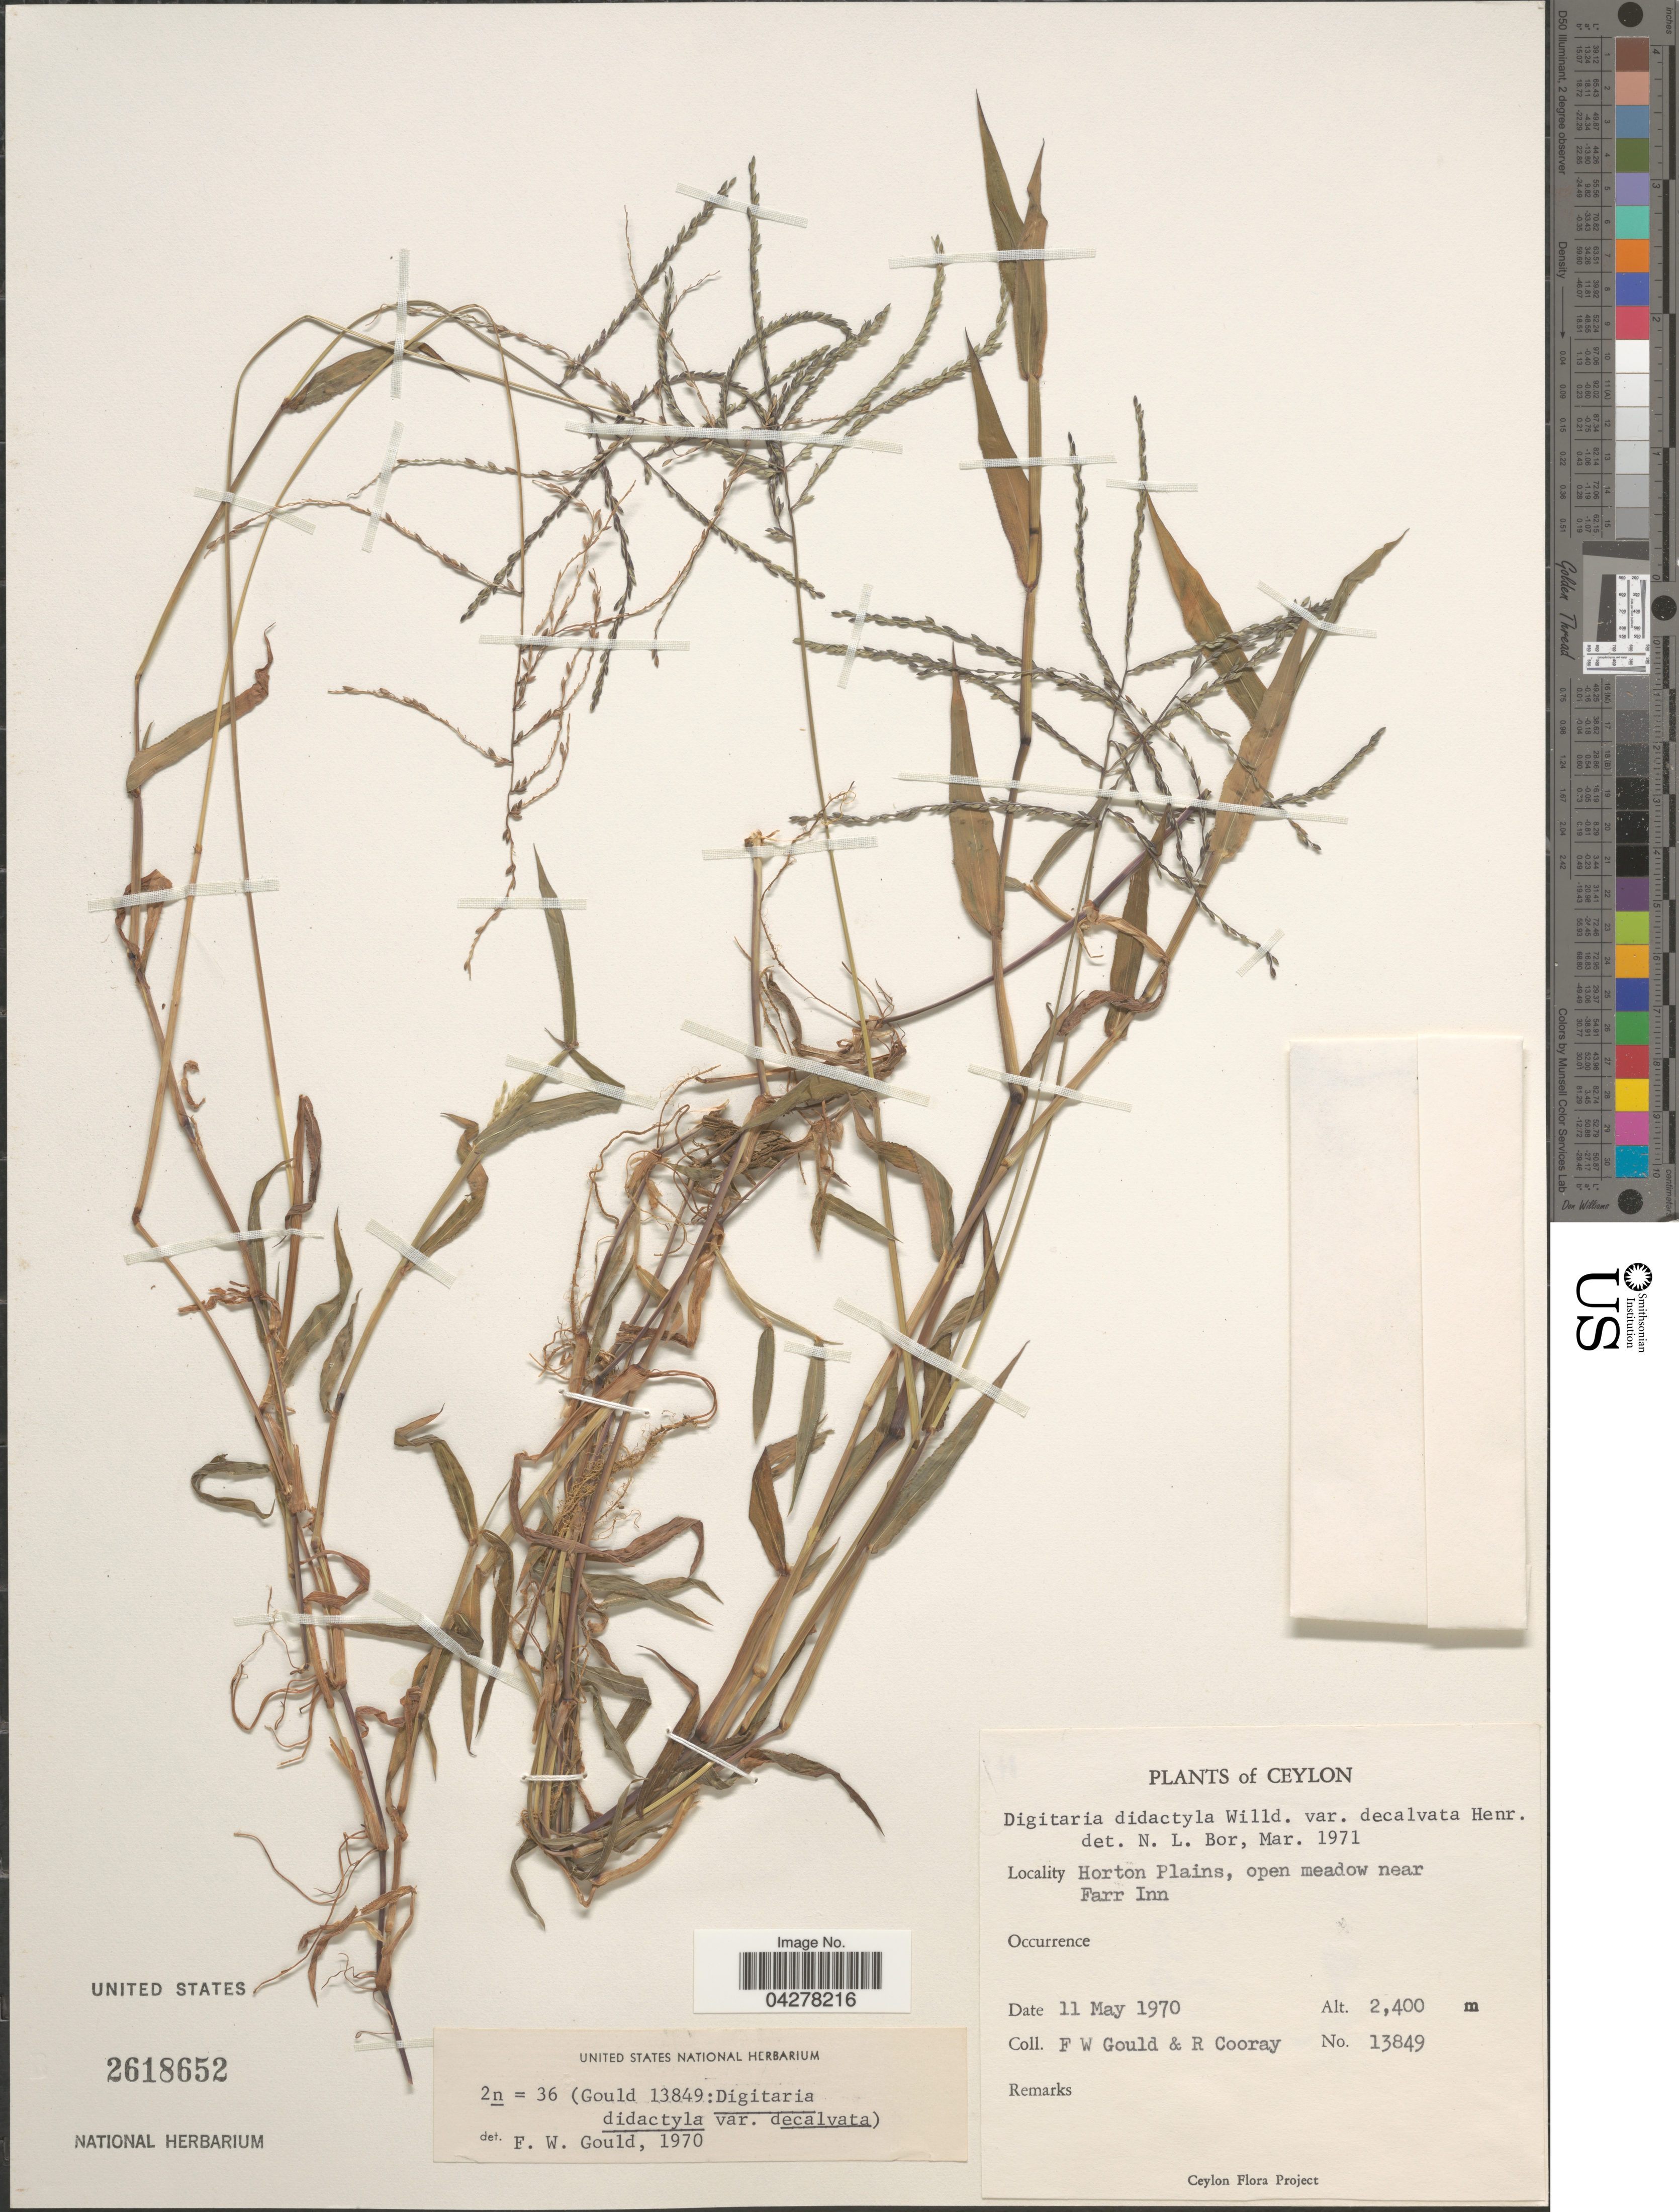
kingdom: Plantae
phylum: Tracheophyta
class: Liliopsida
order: Poales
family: Poaceae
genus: Digitaria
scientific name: Digitaria didactyla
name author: Willd.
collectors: F. W. Gould & R. Cooray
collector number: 13849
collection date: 1970-05-11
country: Sri Lanka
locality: Ceylon. Horton Plains, open meadow near Farr Inn.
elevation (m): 2400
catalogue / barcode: US 2618652